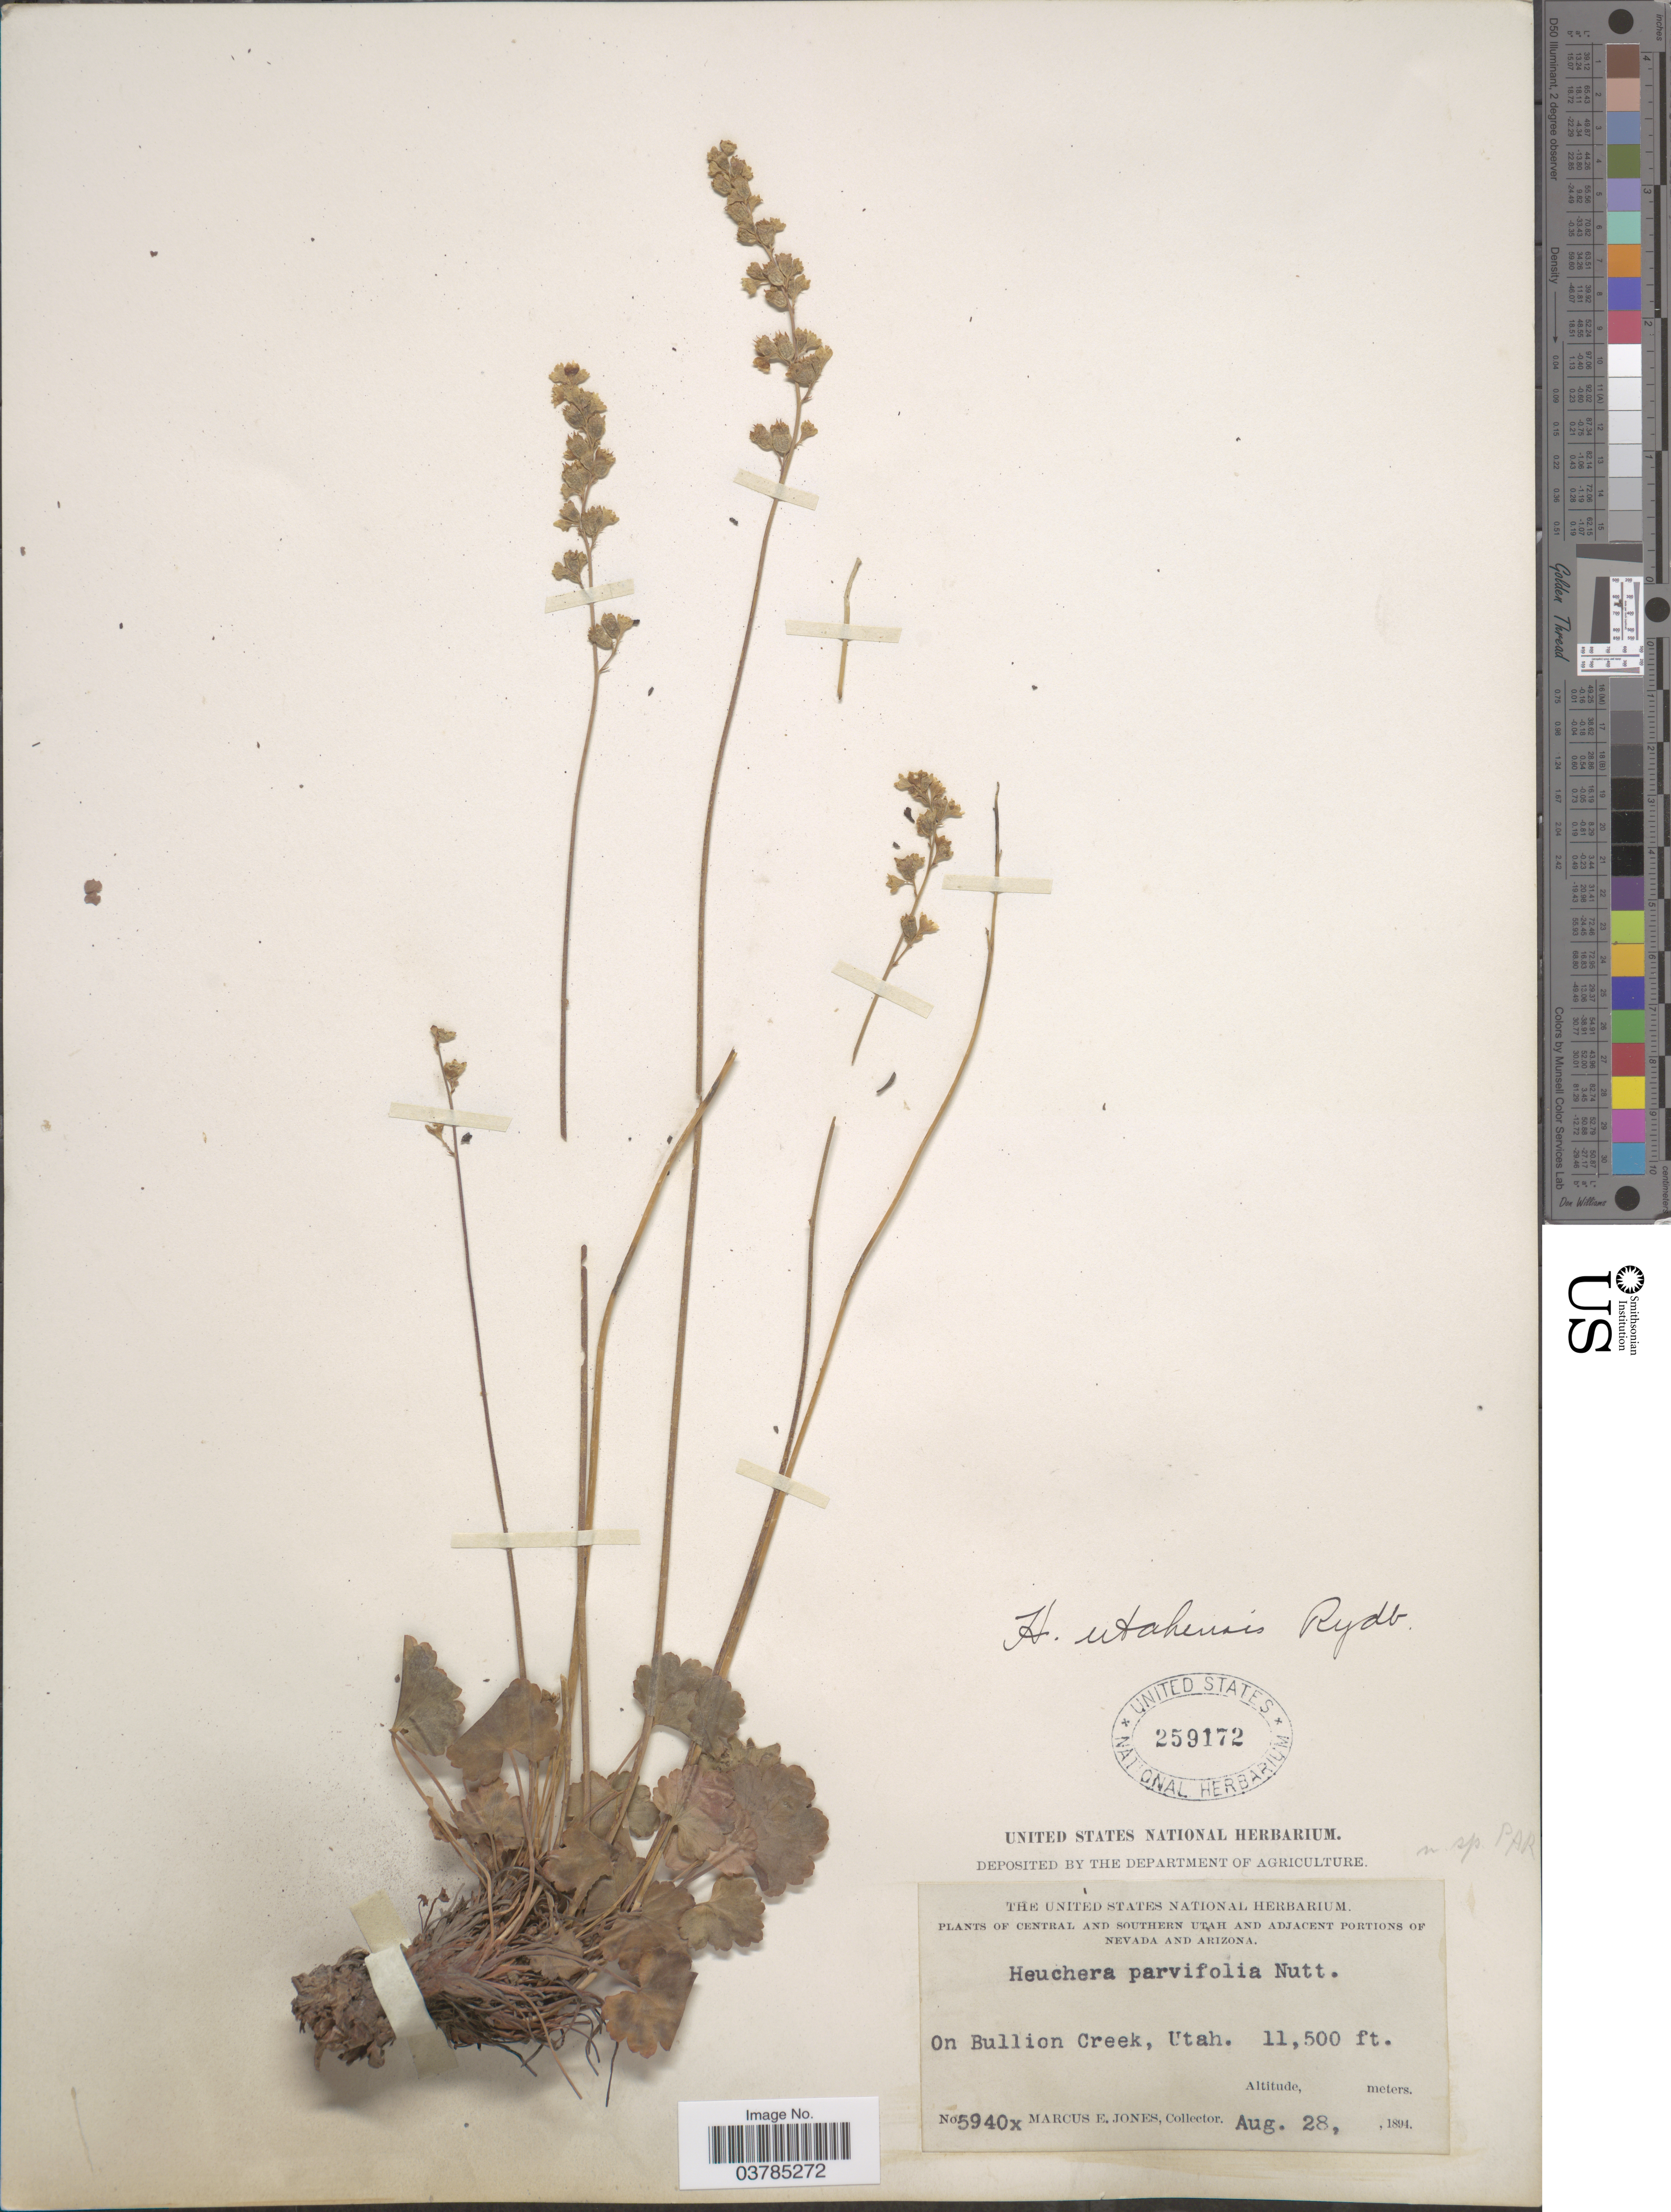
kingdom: Plantae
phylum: Tracheophyta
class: Magnoliopsida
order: Saxifragales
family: Saxifragaceae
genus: Heuchera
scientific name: Heuchera utahensis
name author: Rydb.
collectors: M. E. Jones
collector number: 5940x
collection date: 1894-08-28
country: United States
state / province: Utah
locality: Central and Southern Utah. On Bullion Creek.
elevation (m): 3505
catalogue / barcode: US 259172